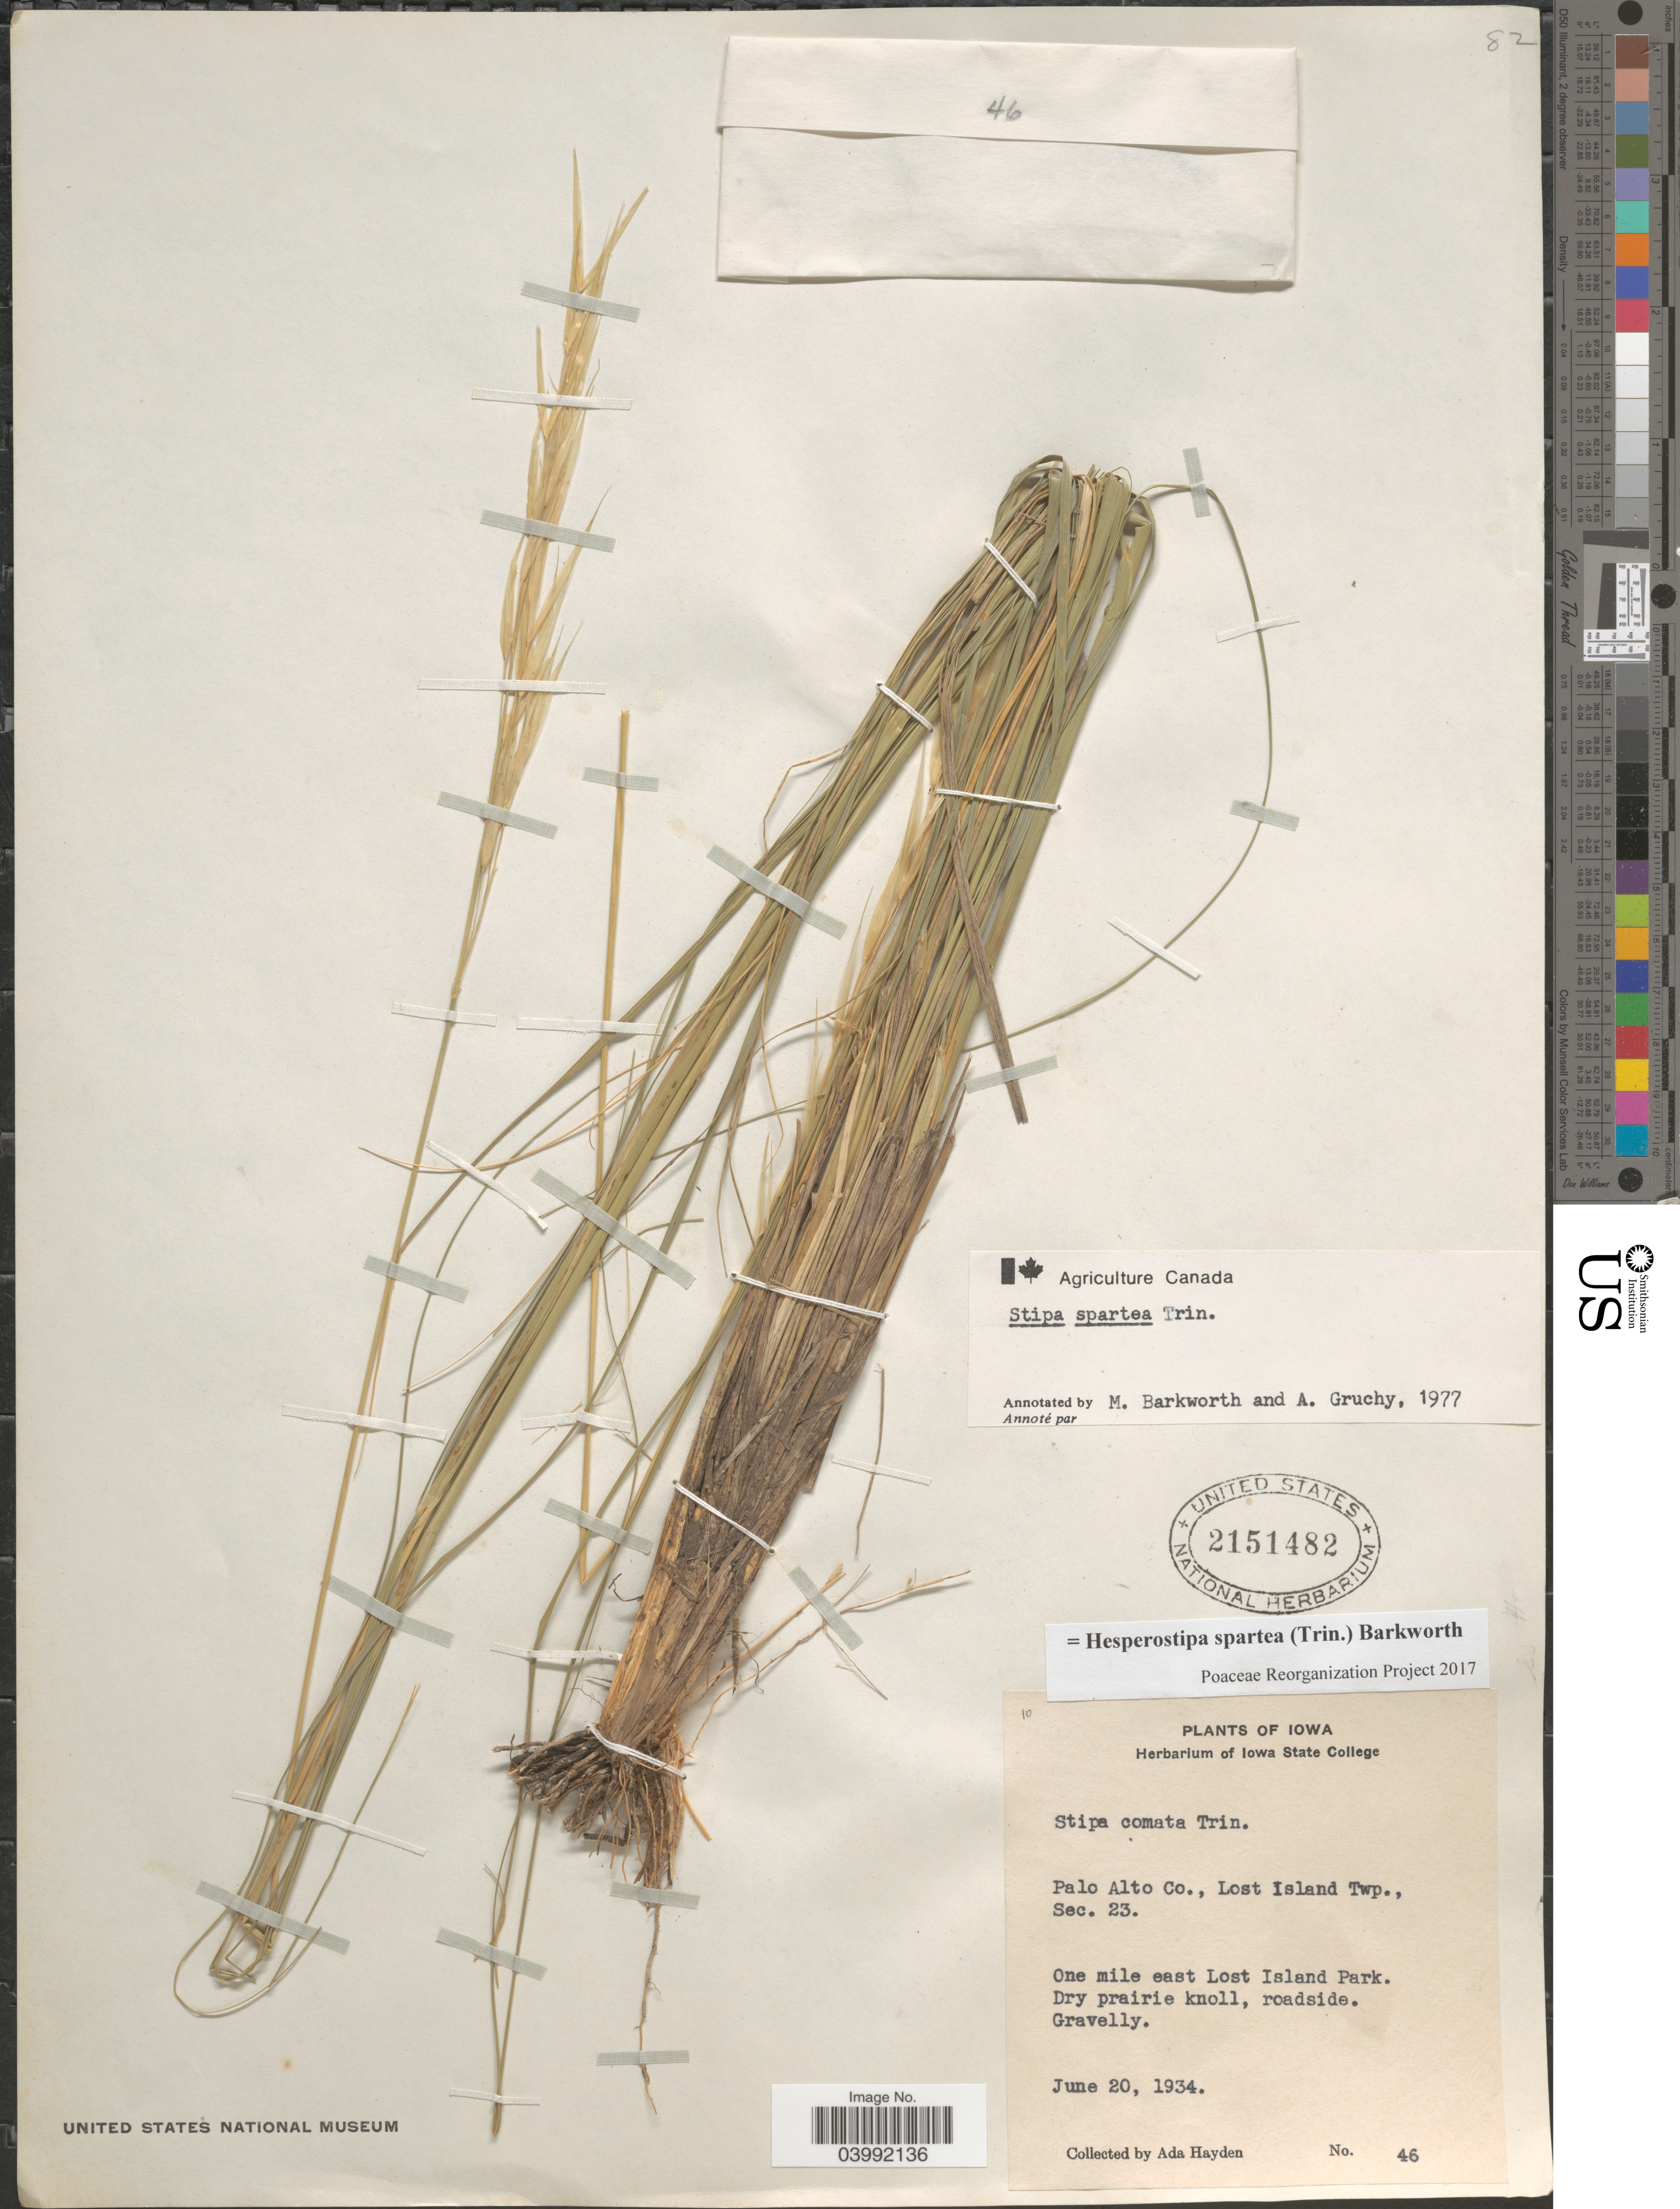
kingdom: Plantae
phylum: Tracheophyta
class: Liliopsida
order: Poales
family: Poaceae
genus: Hesperostipa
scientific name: Hesperostipa spartea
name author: (Trin.) Barkworth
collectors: Ada Hayden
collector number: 46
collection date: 1934-06-20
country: United States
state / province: Iowa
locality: Palo Alto Co., Lost Island Twp., Sec. 23. One mile east Lost Island Park.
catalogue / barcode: US 2151482